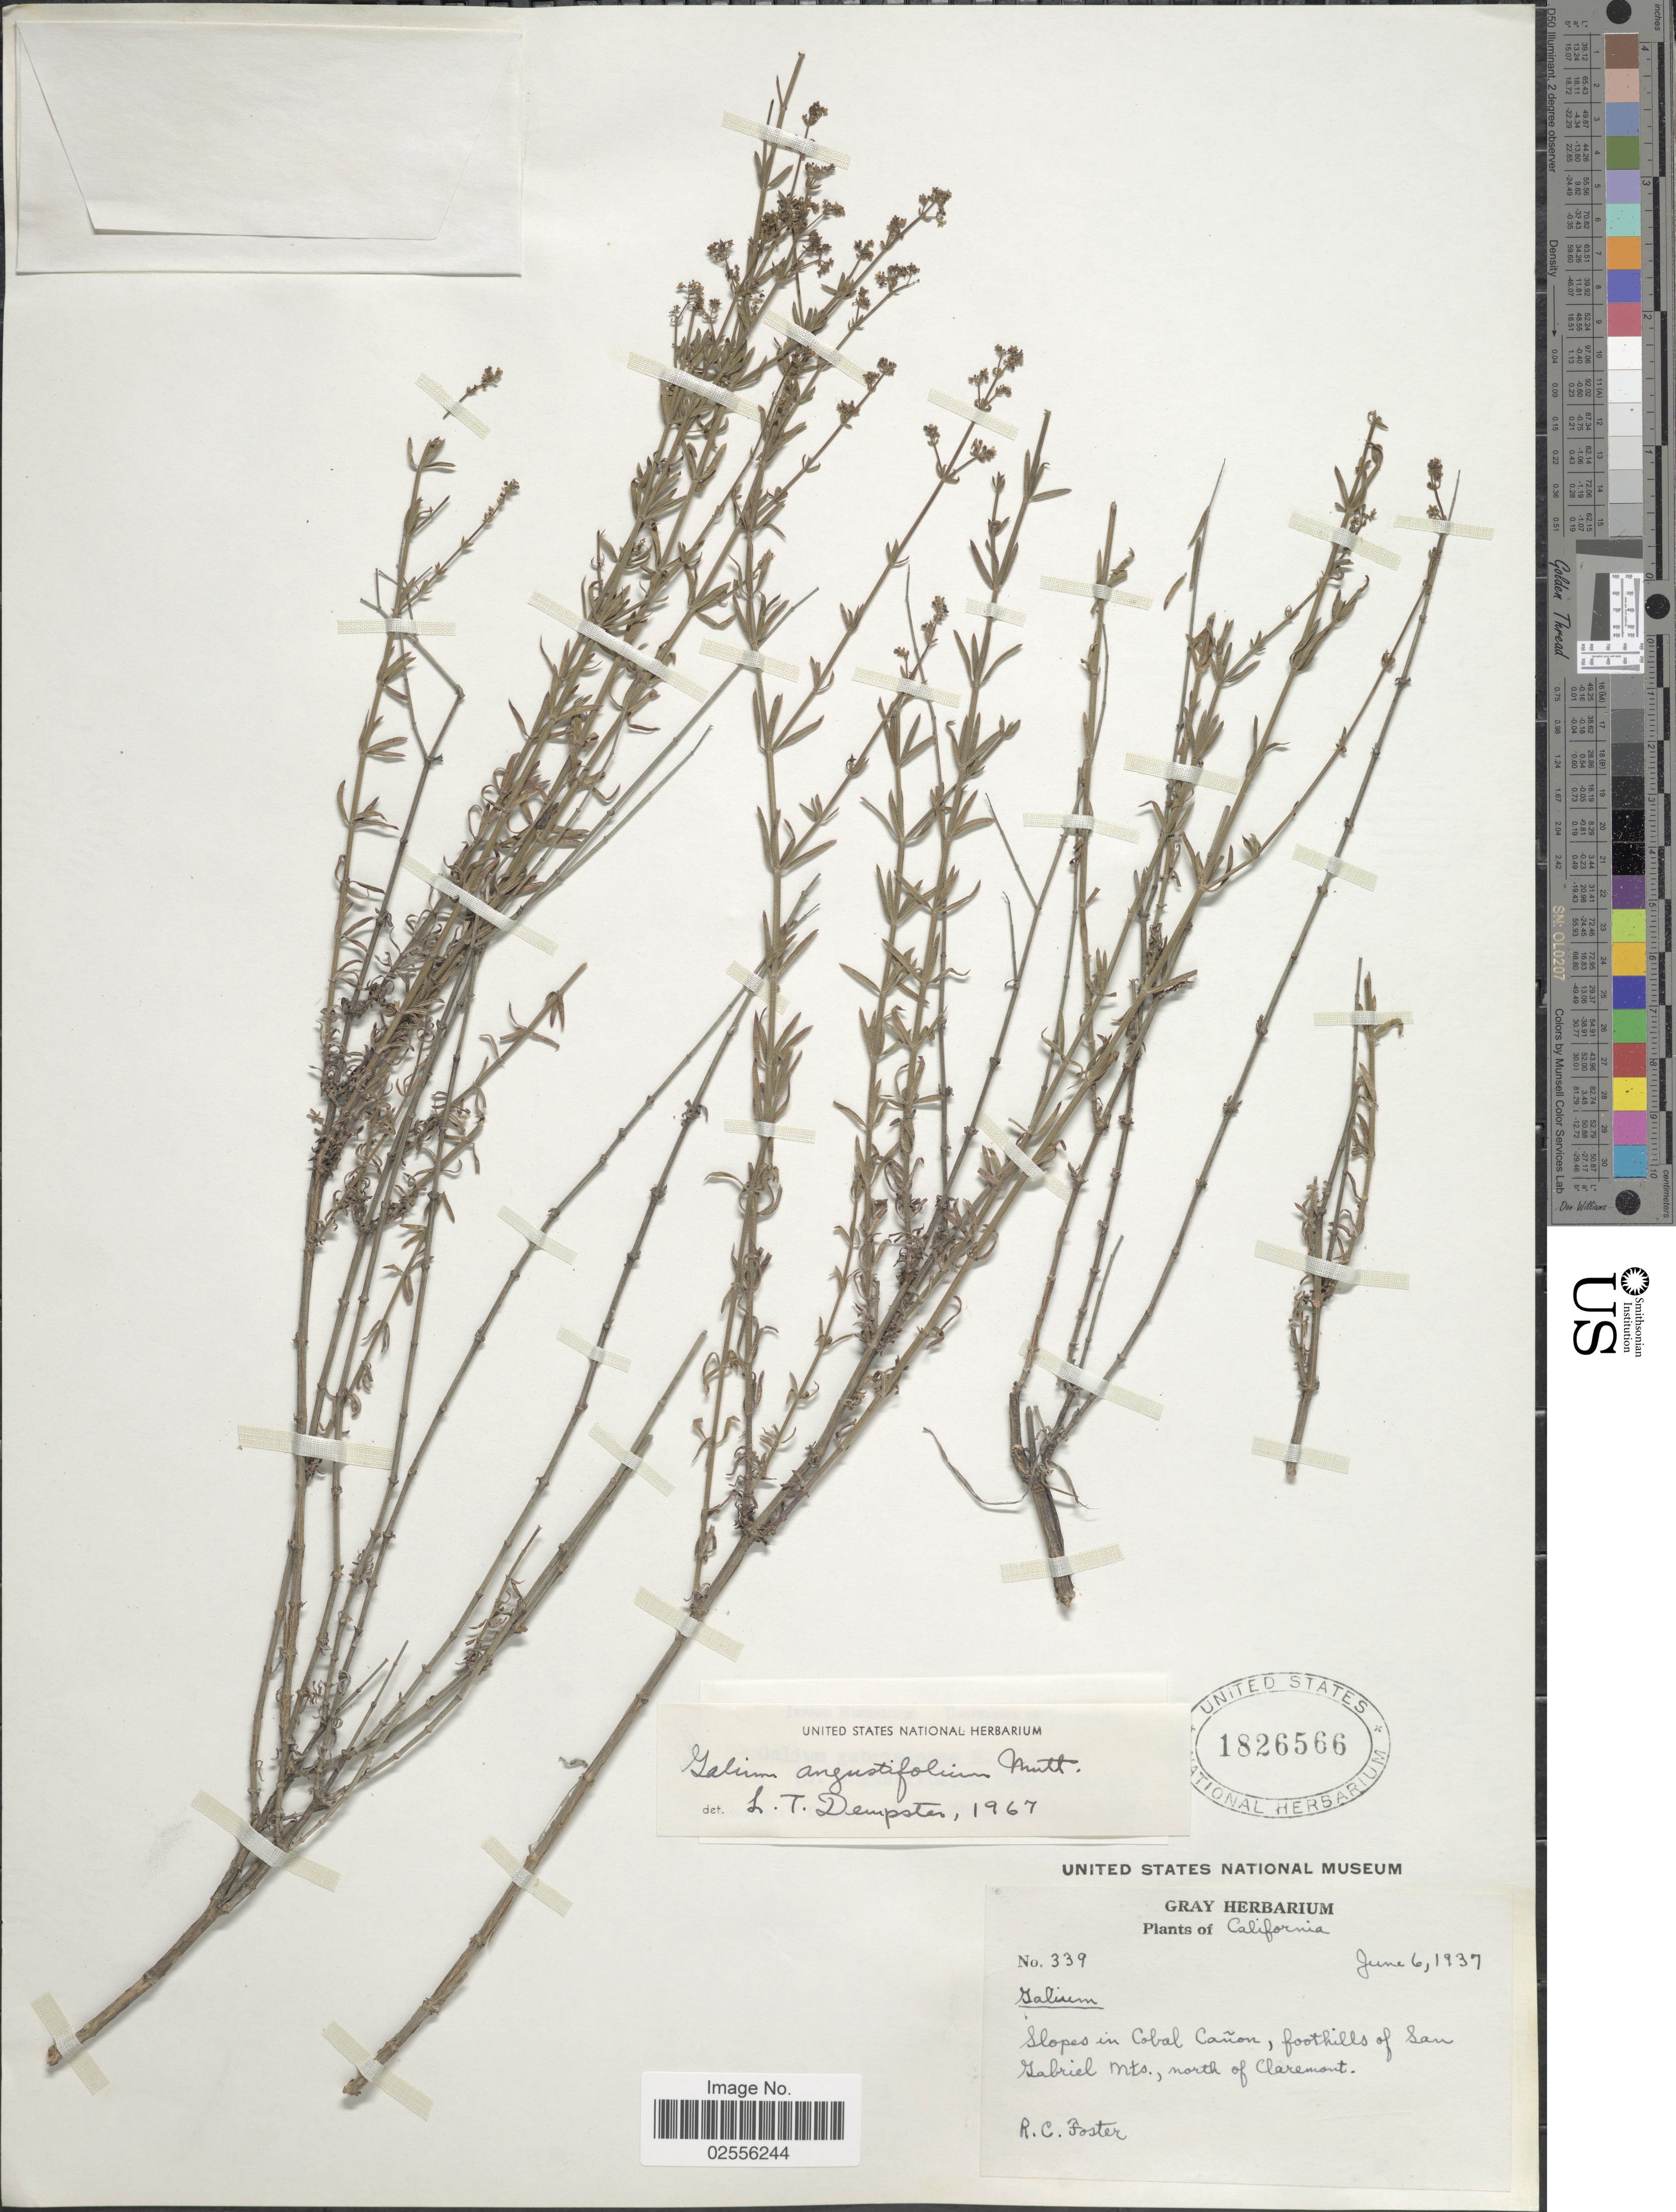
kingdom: Plantae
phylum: Tracheophyta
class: Magnoliopsida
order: Gentianales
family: Rubiaceae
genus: Galium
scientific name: Galium angustifolium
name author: Nutt.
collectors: R. C. Foster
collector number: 339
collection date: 1937-06-06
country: United States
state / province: California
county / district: Los Angeles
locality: Slopes in Cobal Cañon, foothills of San Gabriel Mts., north of Claremont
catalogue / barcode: US 1826566